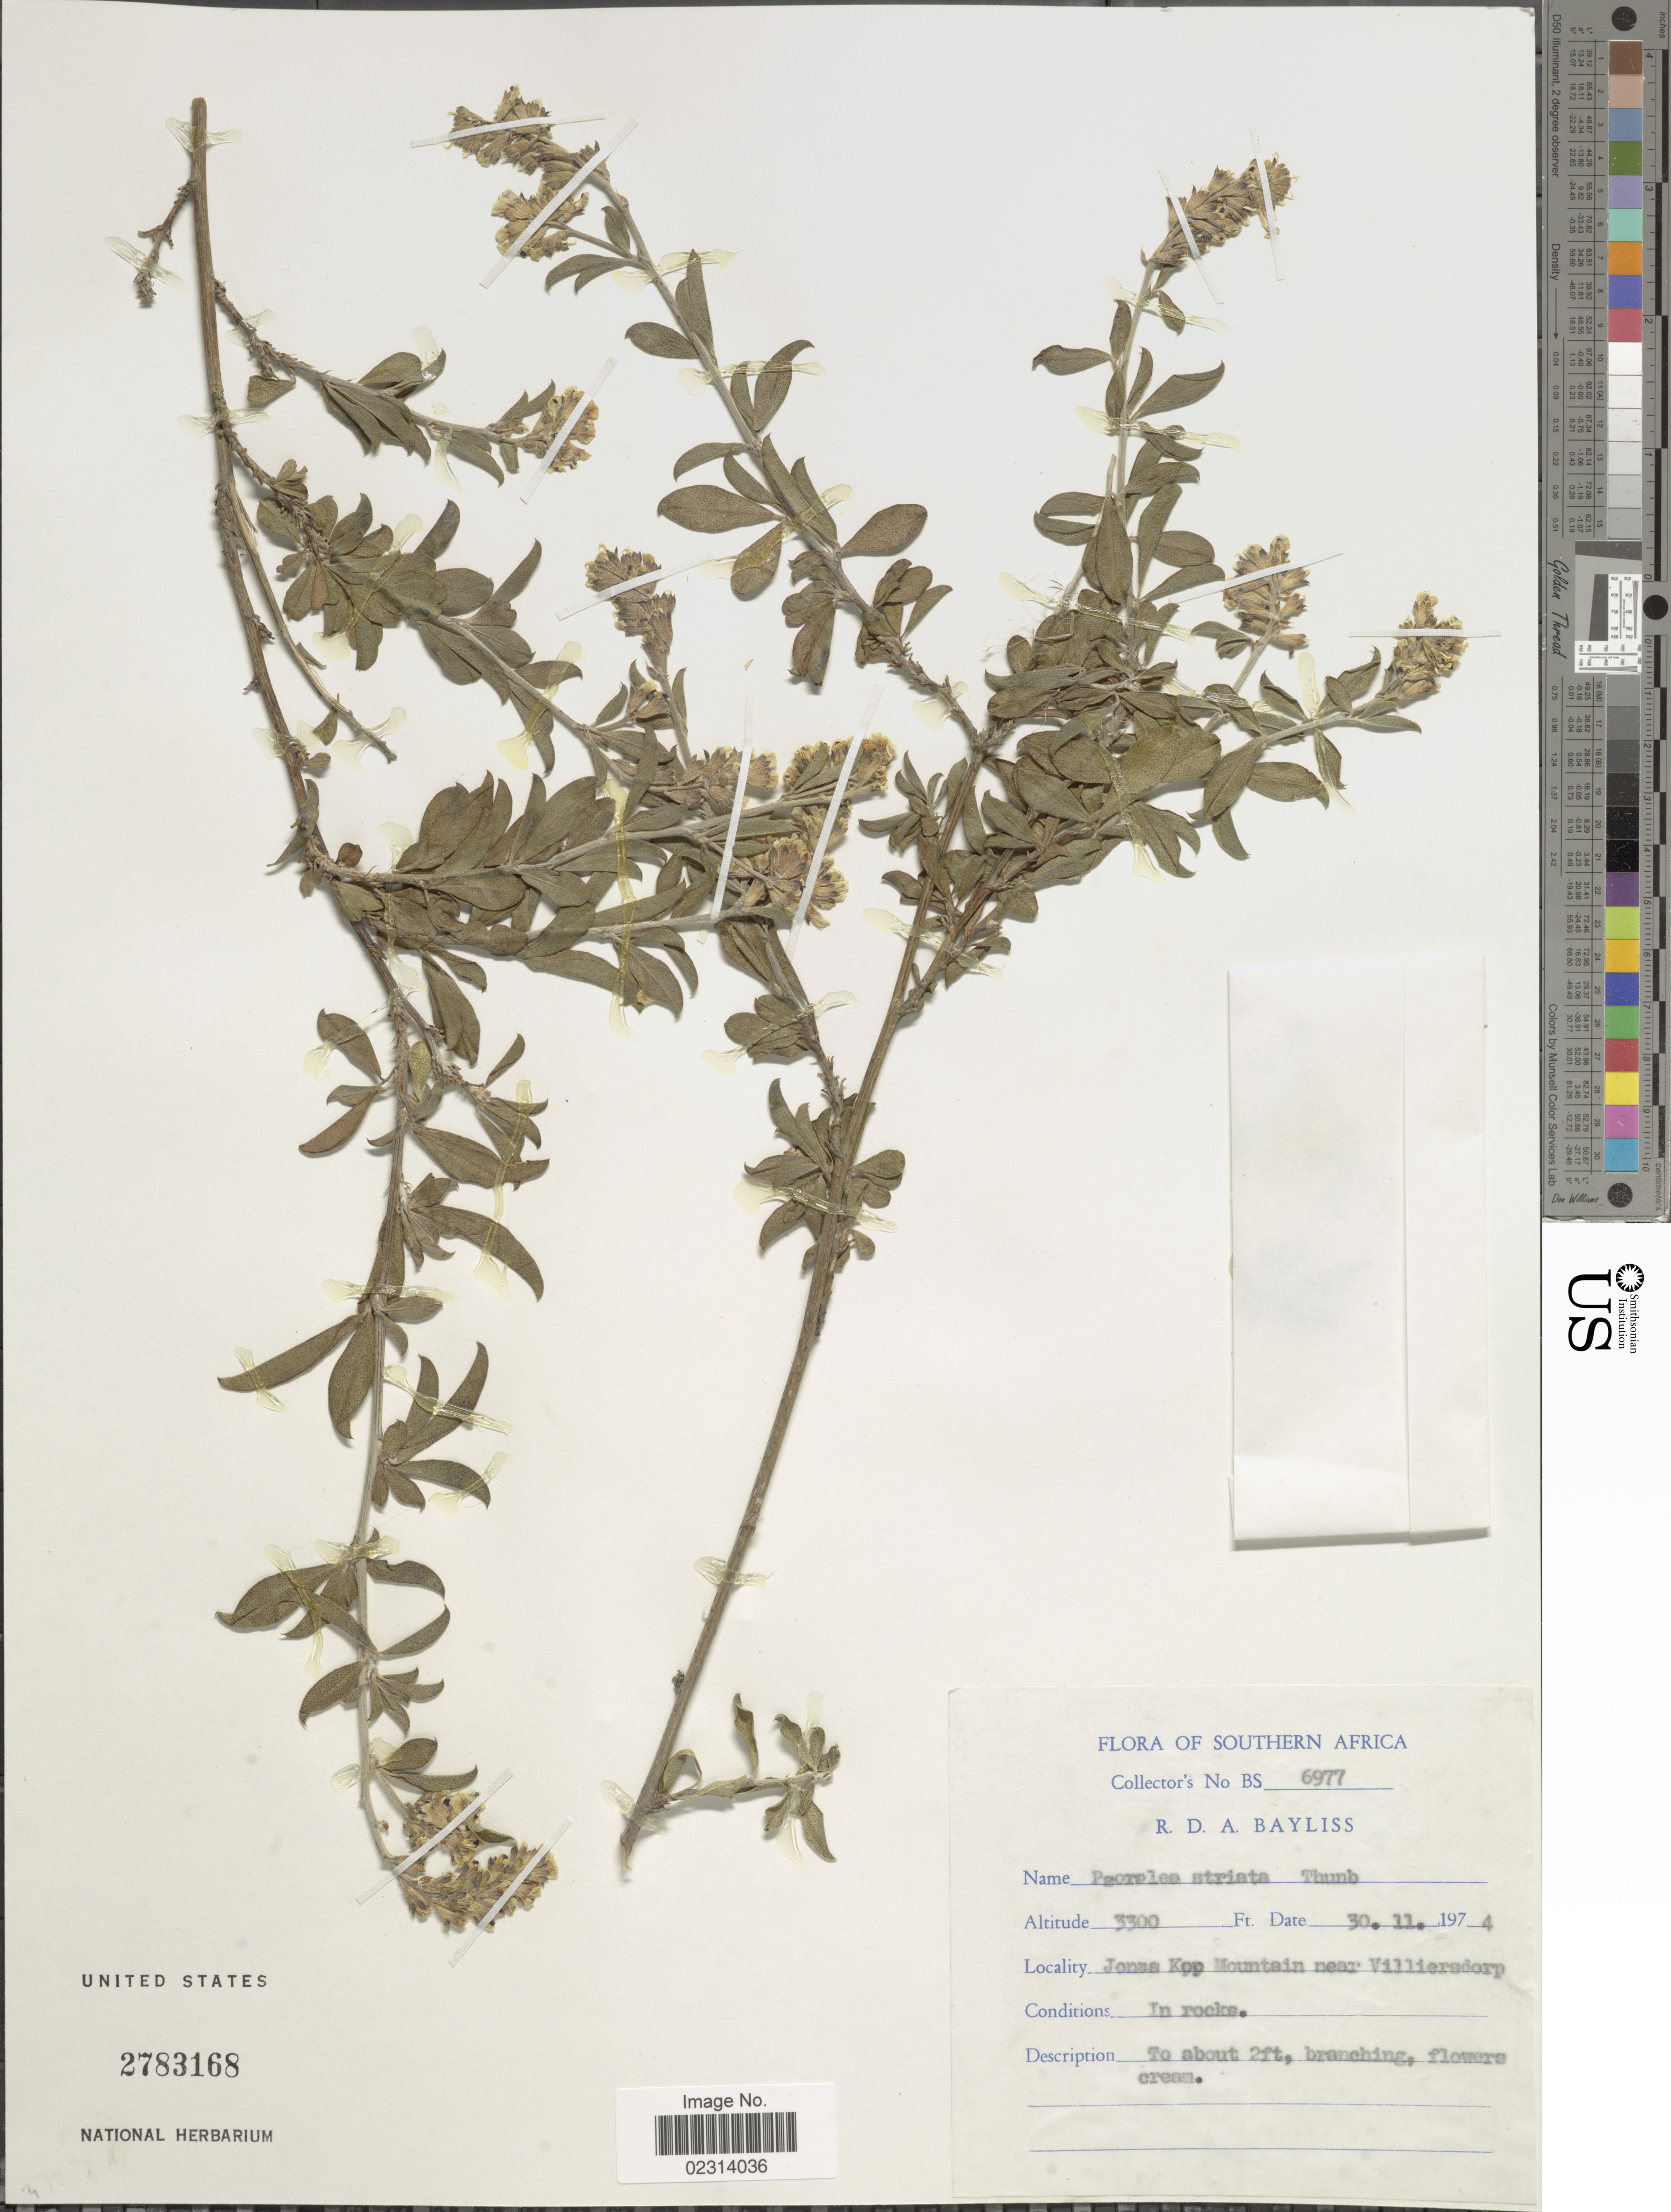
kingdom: Plantae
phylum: Tracheophyta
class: Magnoliopsida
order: Fabales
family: Fabaceae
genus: Otholobium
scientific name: Otholobium striatum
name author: C.H. Stirt.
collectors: R. Bayliss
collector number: BS 6977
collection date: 1974-11-30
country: South Africa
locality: Southern Africa, Jonsa Kop Mountain near Villiersdorp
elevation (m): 1006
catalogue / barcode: US 2783168